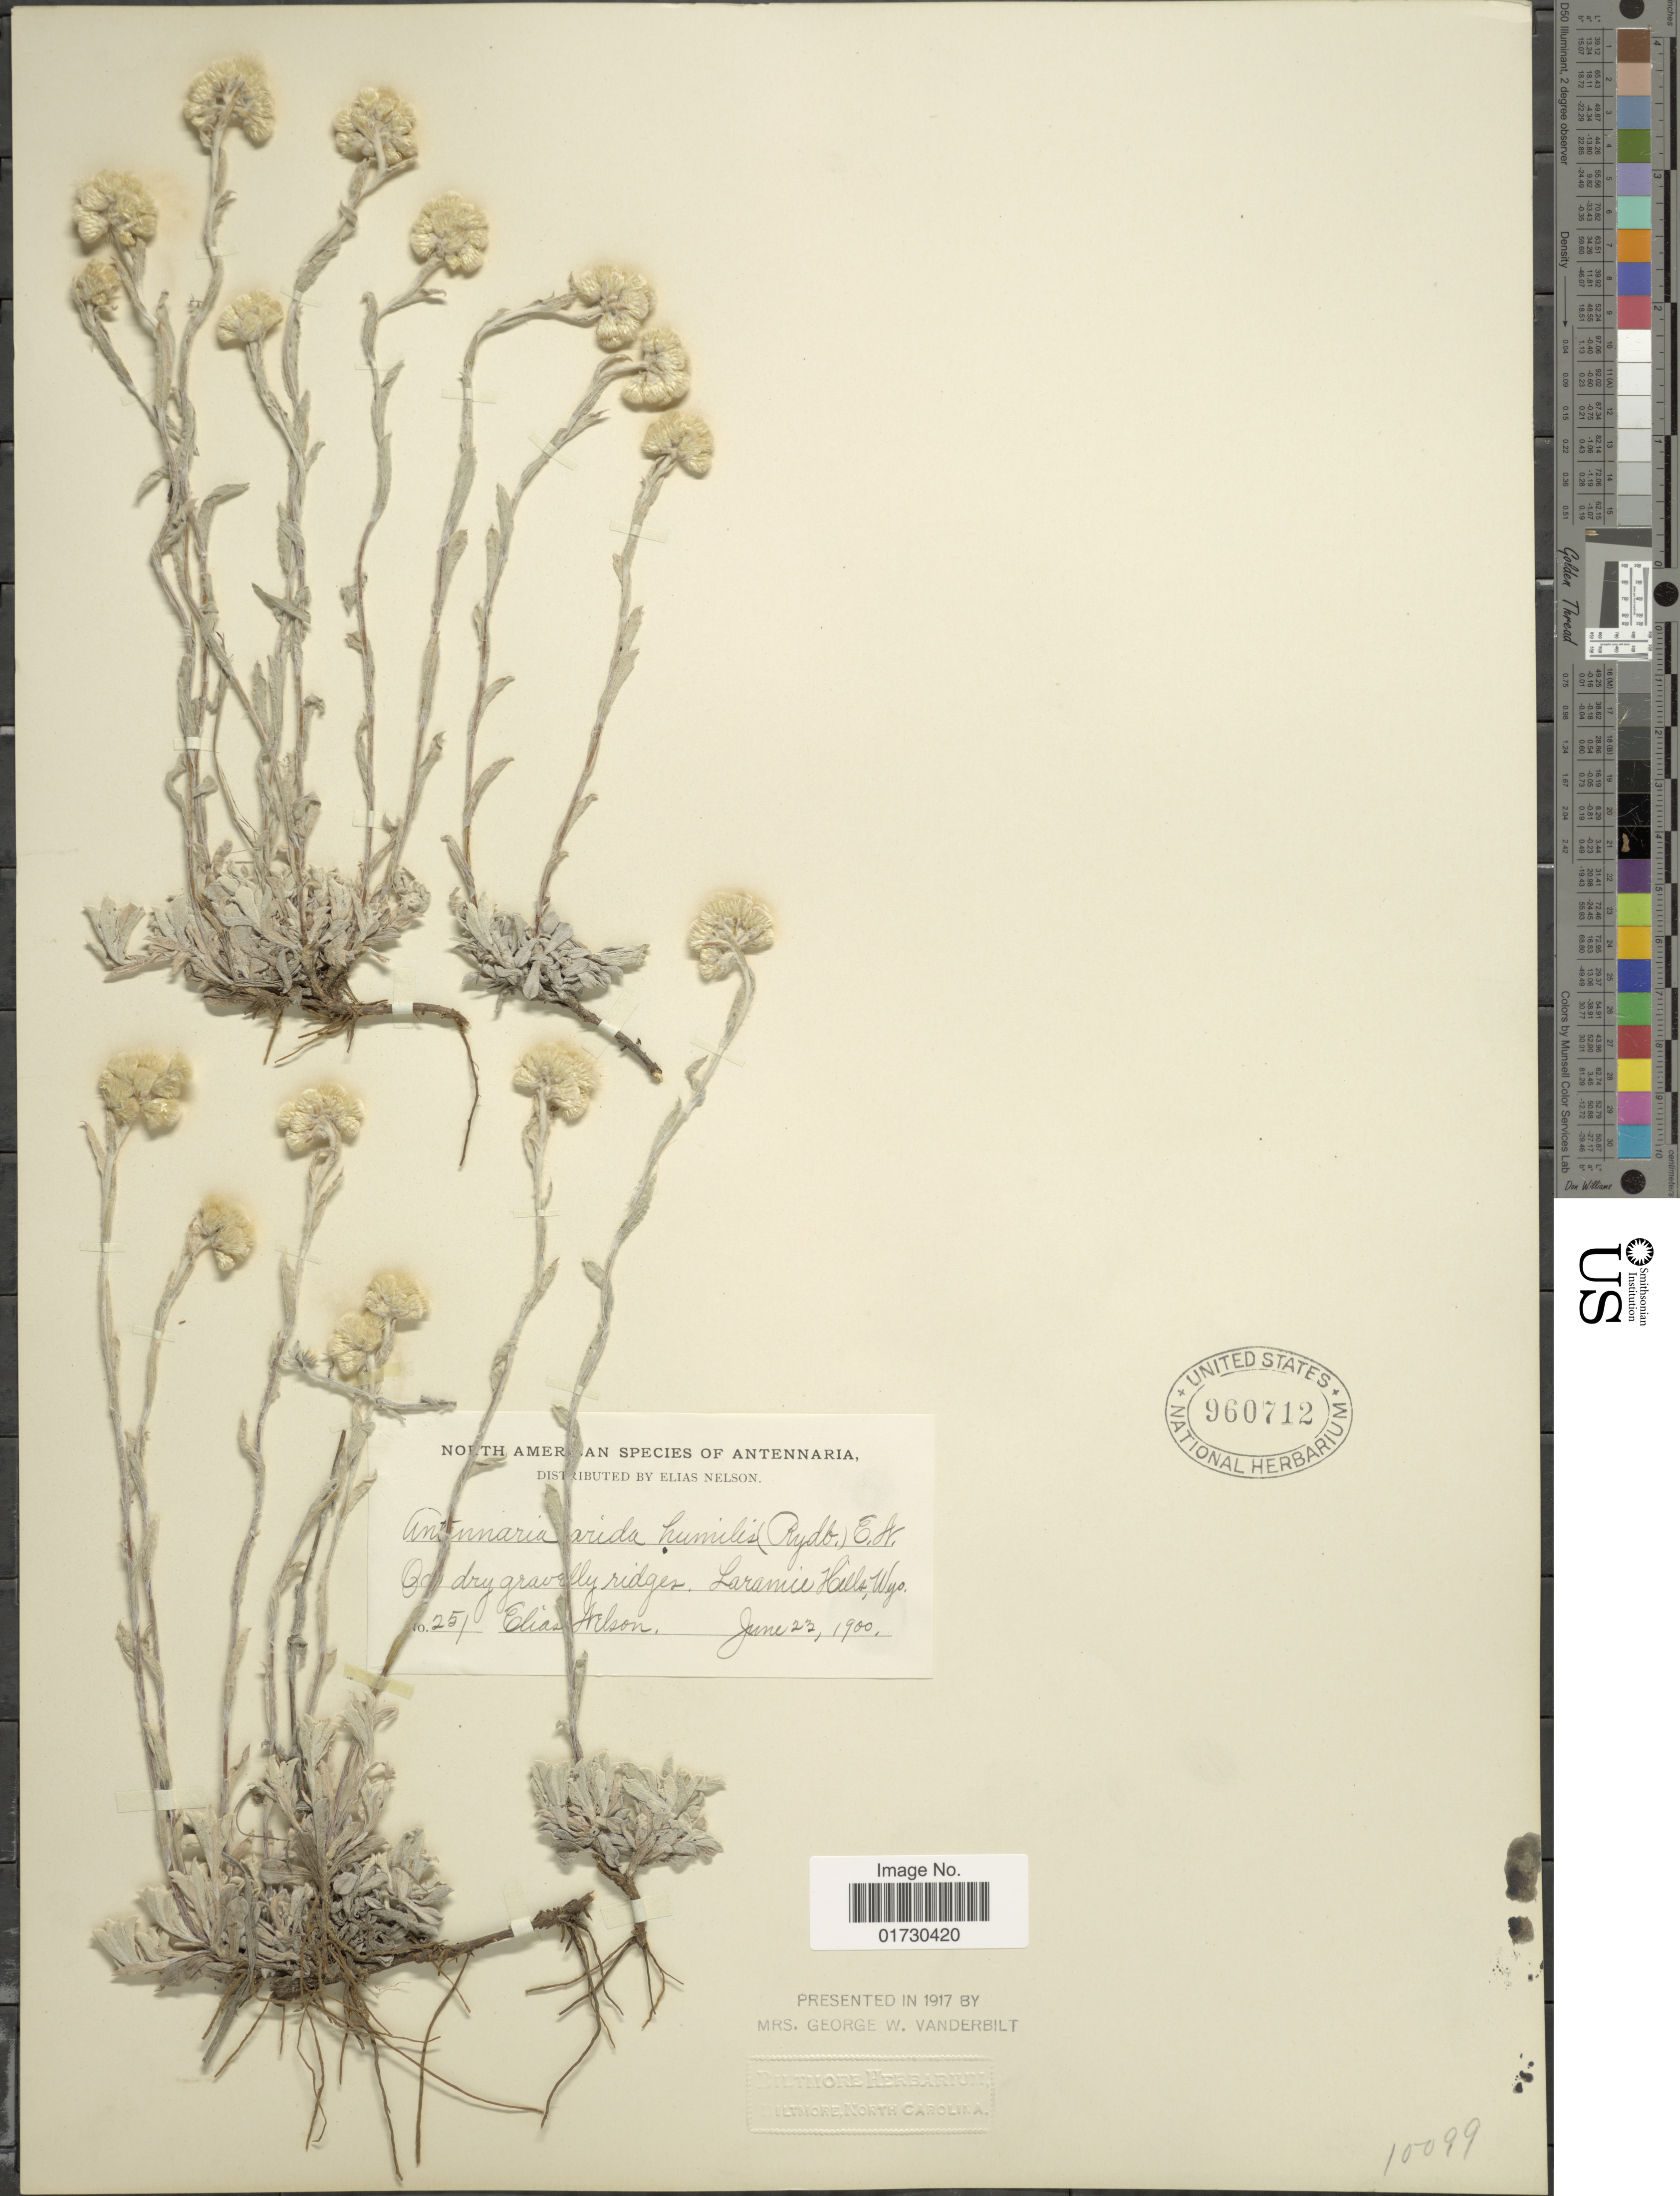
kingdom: Plantae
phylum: Tracheophyta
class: Magnoliopsida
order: Asterales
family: Asteraceae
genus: Antennaria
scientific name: Antennaria arida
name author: E.E. Nelson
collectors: E. Carlson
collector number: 251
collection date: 1900-06-23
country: United States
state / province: Wyoming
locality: Laramie Hills, Wyo.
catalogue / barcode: US 960712